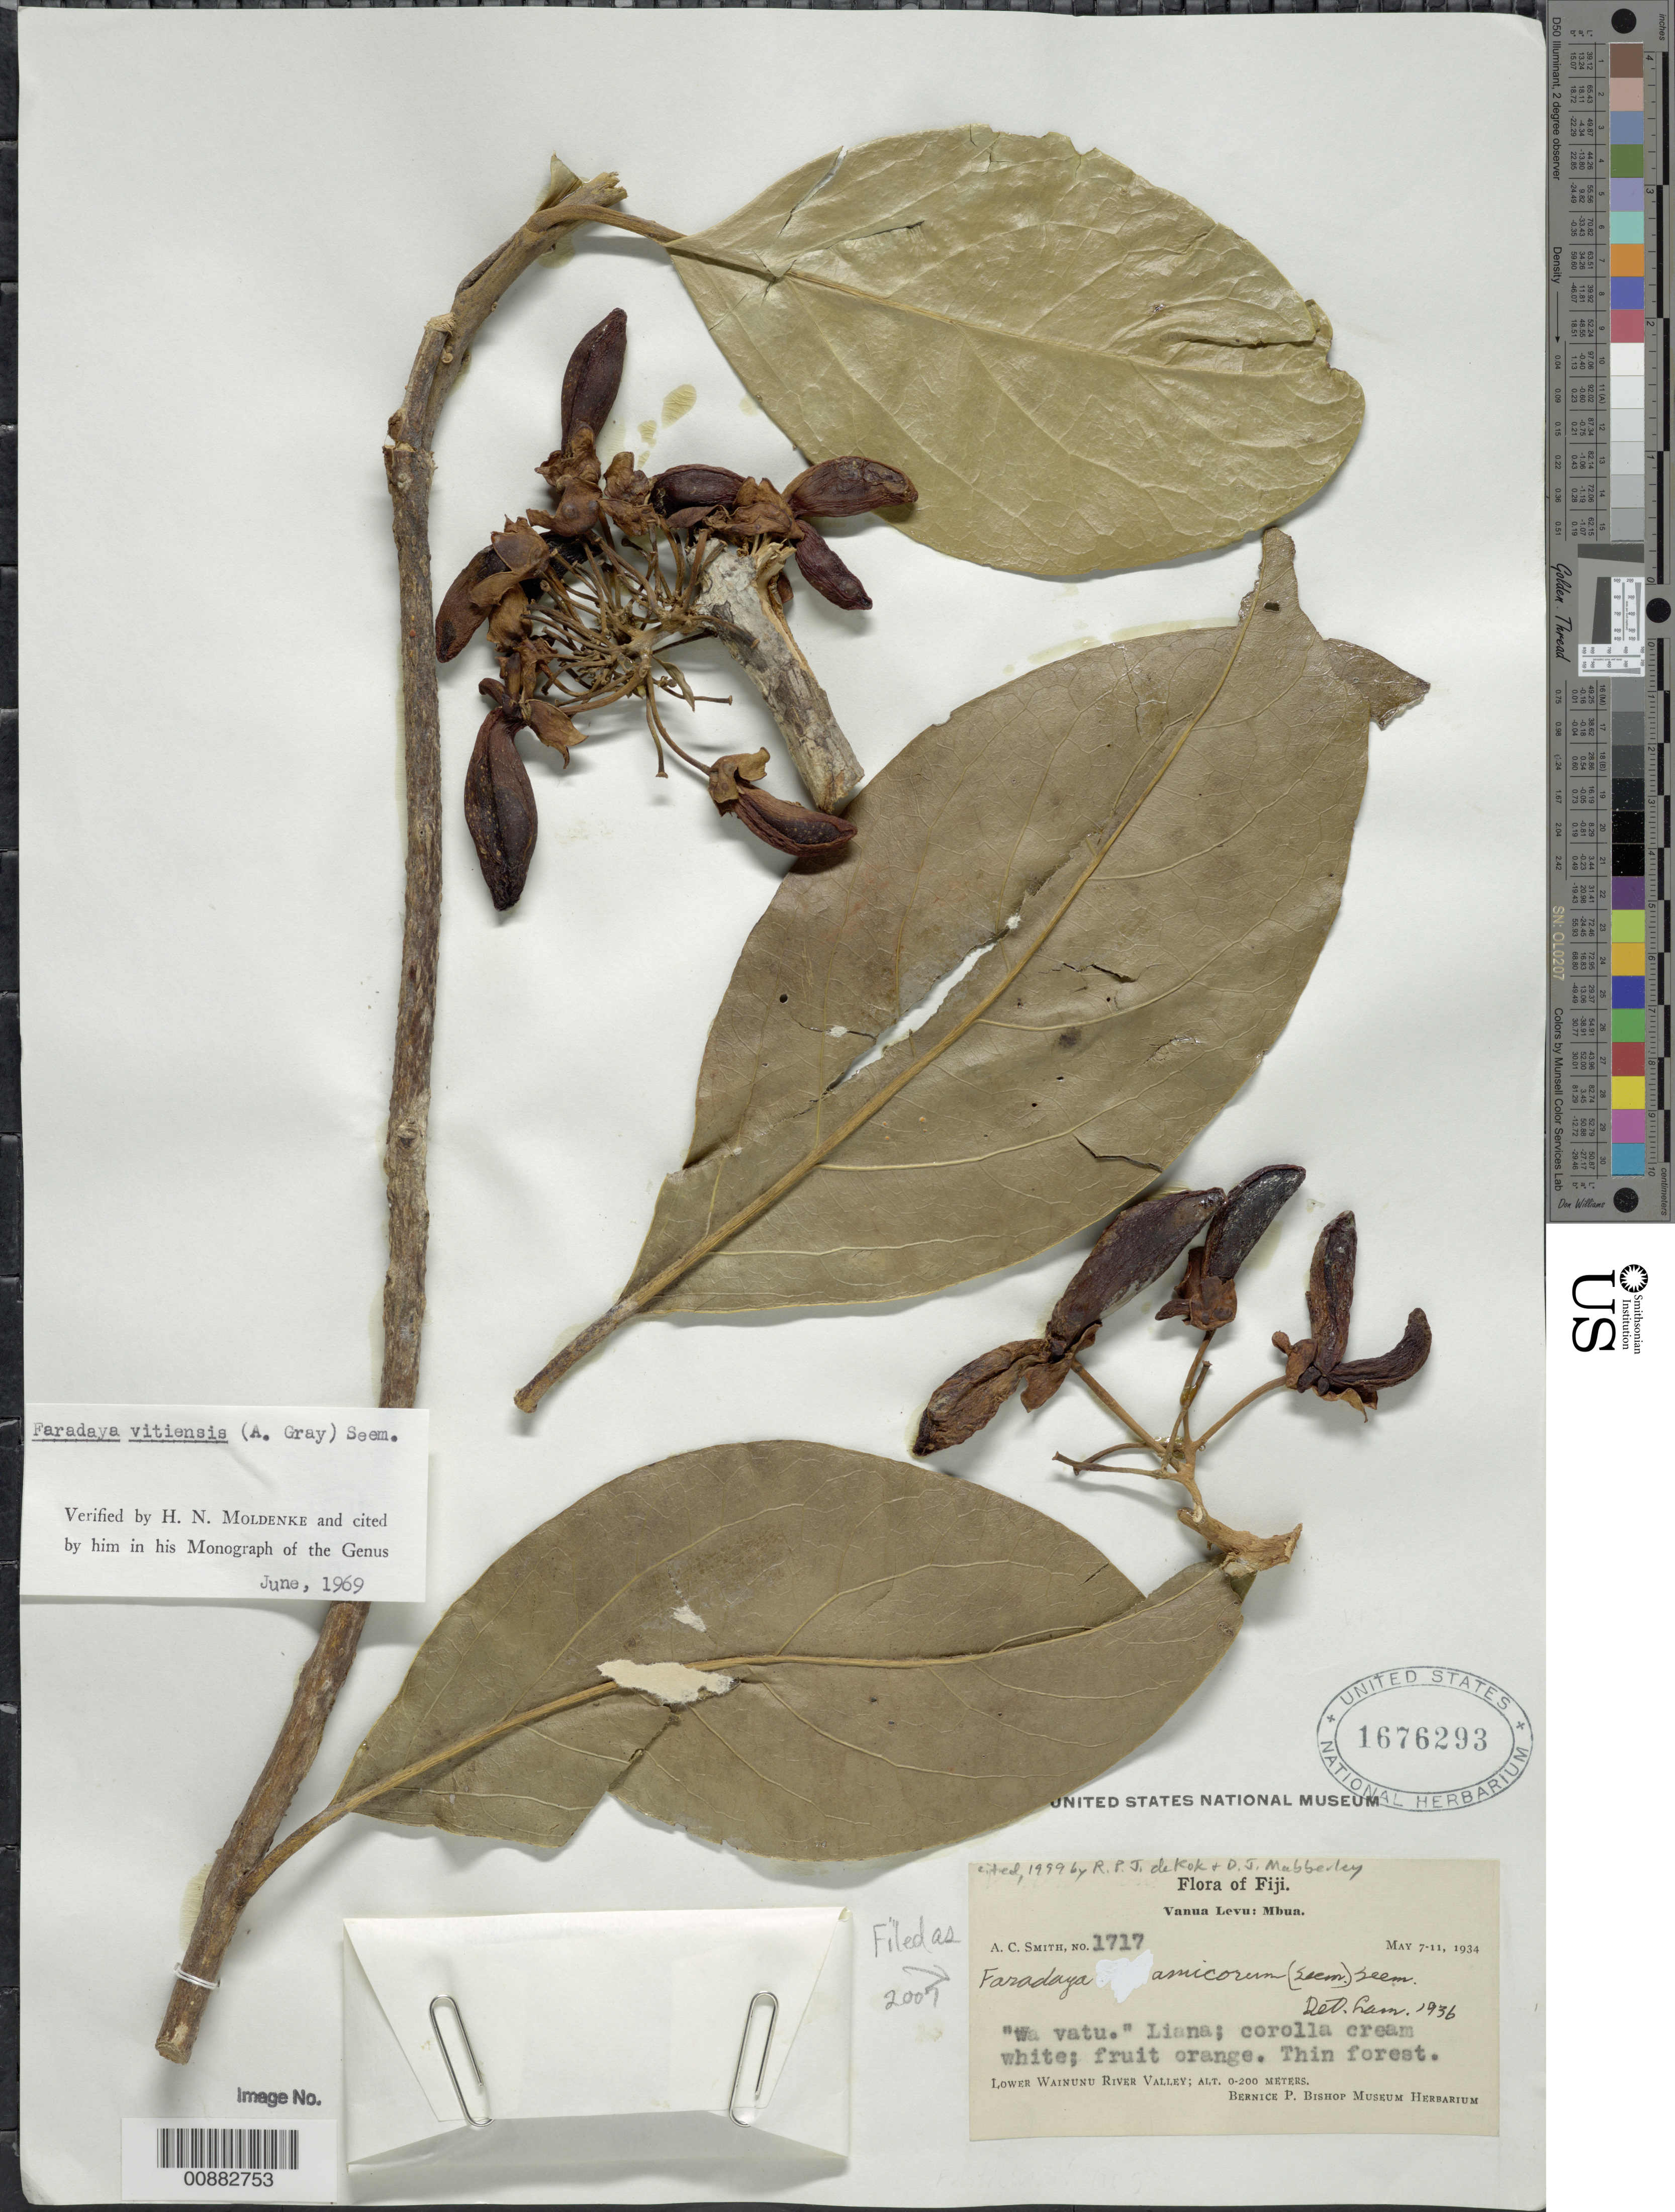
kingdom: Plantae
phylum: Tracheophyta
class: Magnoliopsida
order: Lamiales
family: Lamiaceae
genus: Faradaya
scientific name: Faradaya amicorum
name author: (Seem.) Seem.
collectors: C. A. Smith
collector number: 1717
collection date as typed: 07 May 1934 to 11 May 1934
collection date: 1934-05-07/1934-05-11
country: Fiji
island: Vanua Levu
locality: Mbua. Lower Wainunu river valley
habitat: Thin forest.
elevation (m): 0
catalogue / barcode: US 1676293